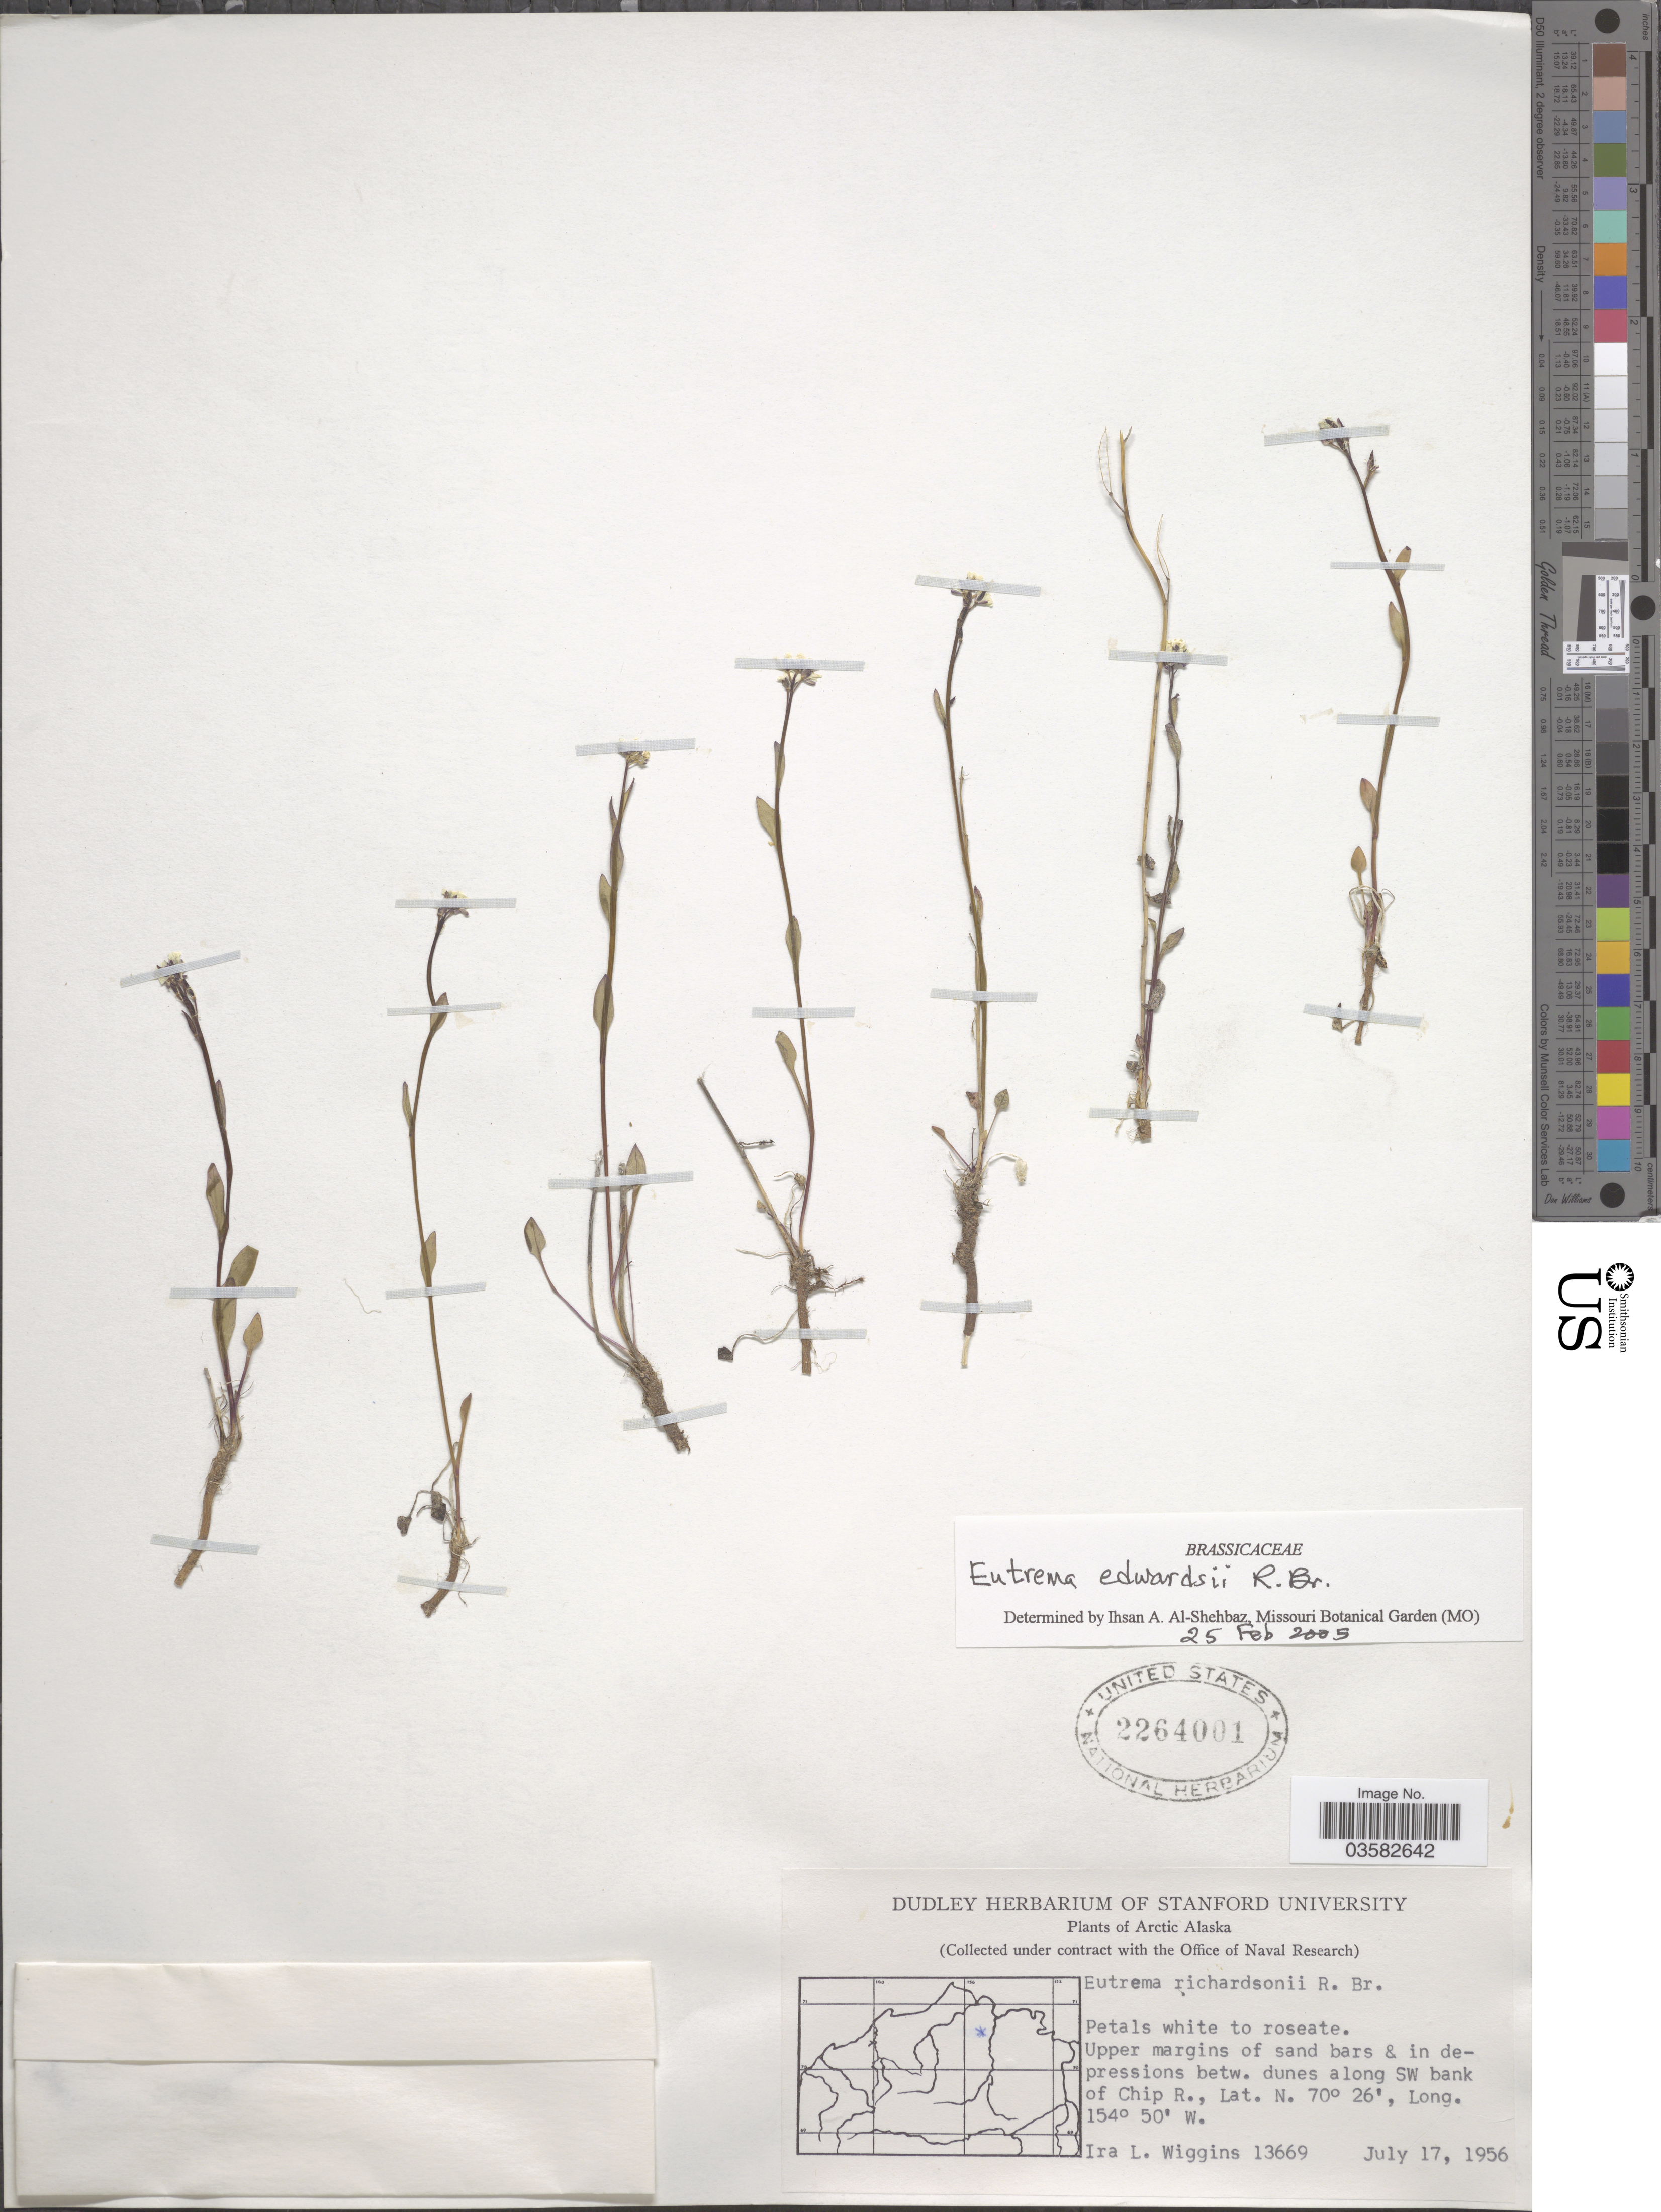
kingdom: Plantae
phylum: Tracheophyta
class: Magnoliopsida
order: Brassicales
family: Brassicaceae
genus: Eutrema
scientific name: Eutrema edwardsii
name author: R. Br.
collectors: I. L. Wiggins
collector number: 13669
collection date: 1956-07-17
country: United States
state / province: Alaska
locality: Arctic Alaska. Betw. dunes along SW bank of Chip R.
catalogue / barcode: US 2264001